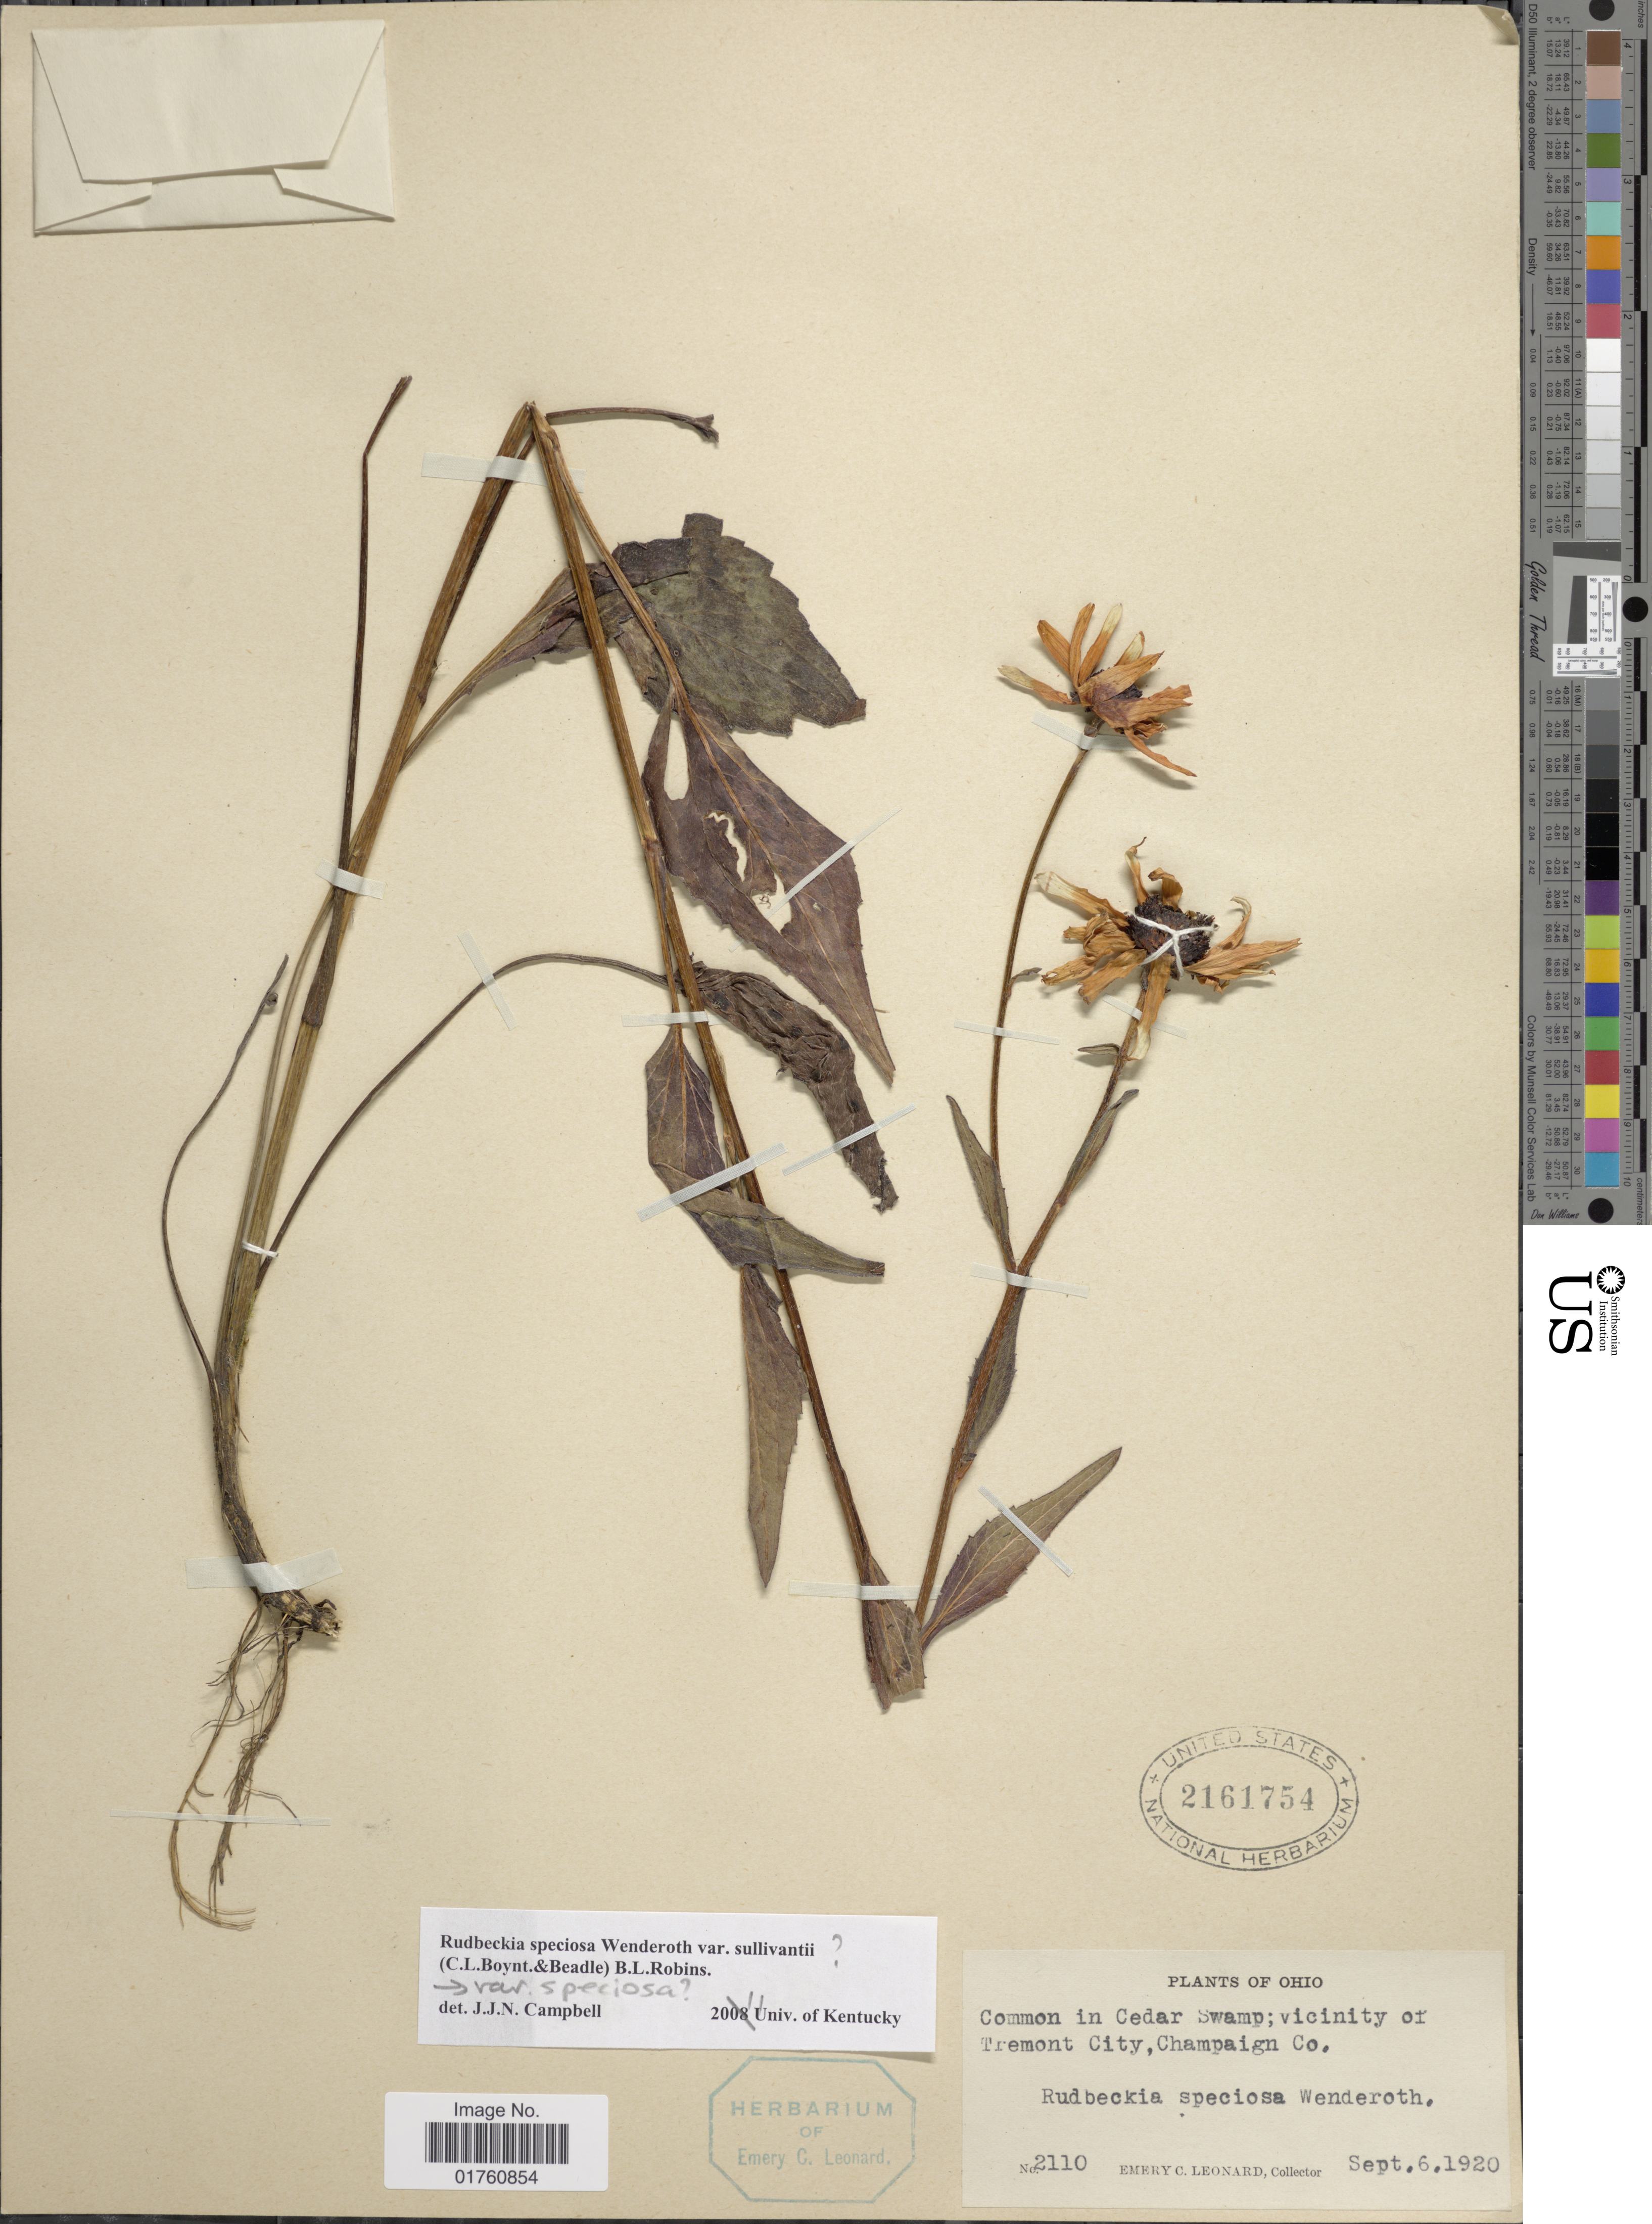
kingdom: Plantae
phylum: Tracheophyta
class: Magnoliopsida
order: Asterales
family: Asteraceae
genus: Rudbeckia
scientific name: Rudbeckia fulgida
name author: Aiton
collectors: E. C. Leonard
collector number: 2110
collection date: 1920-09-06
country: United States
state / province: Ohio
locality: Comon in Cedar Swamp; vicinity of Tremont City, Champaign Co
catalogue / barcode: US 2161754